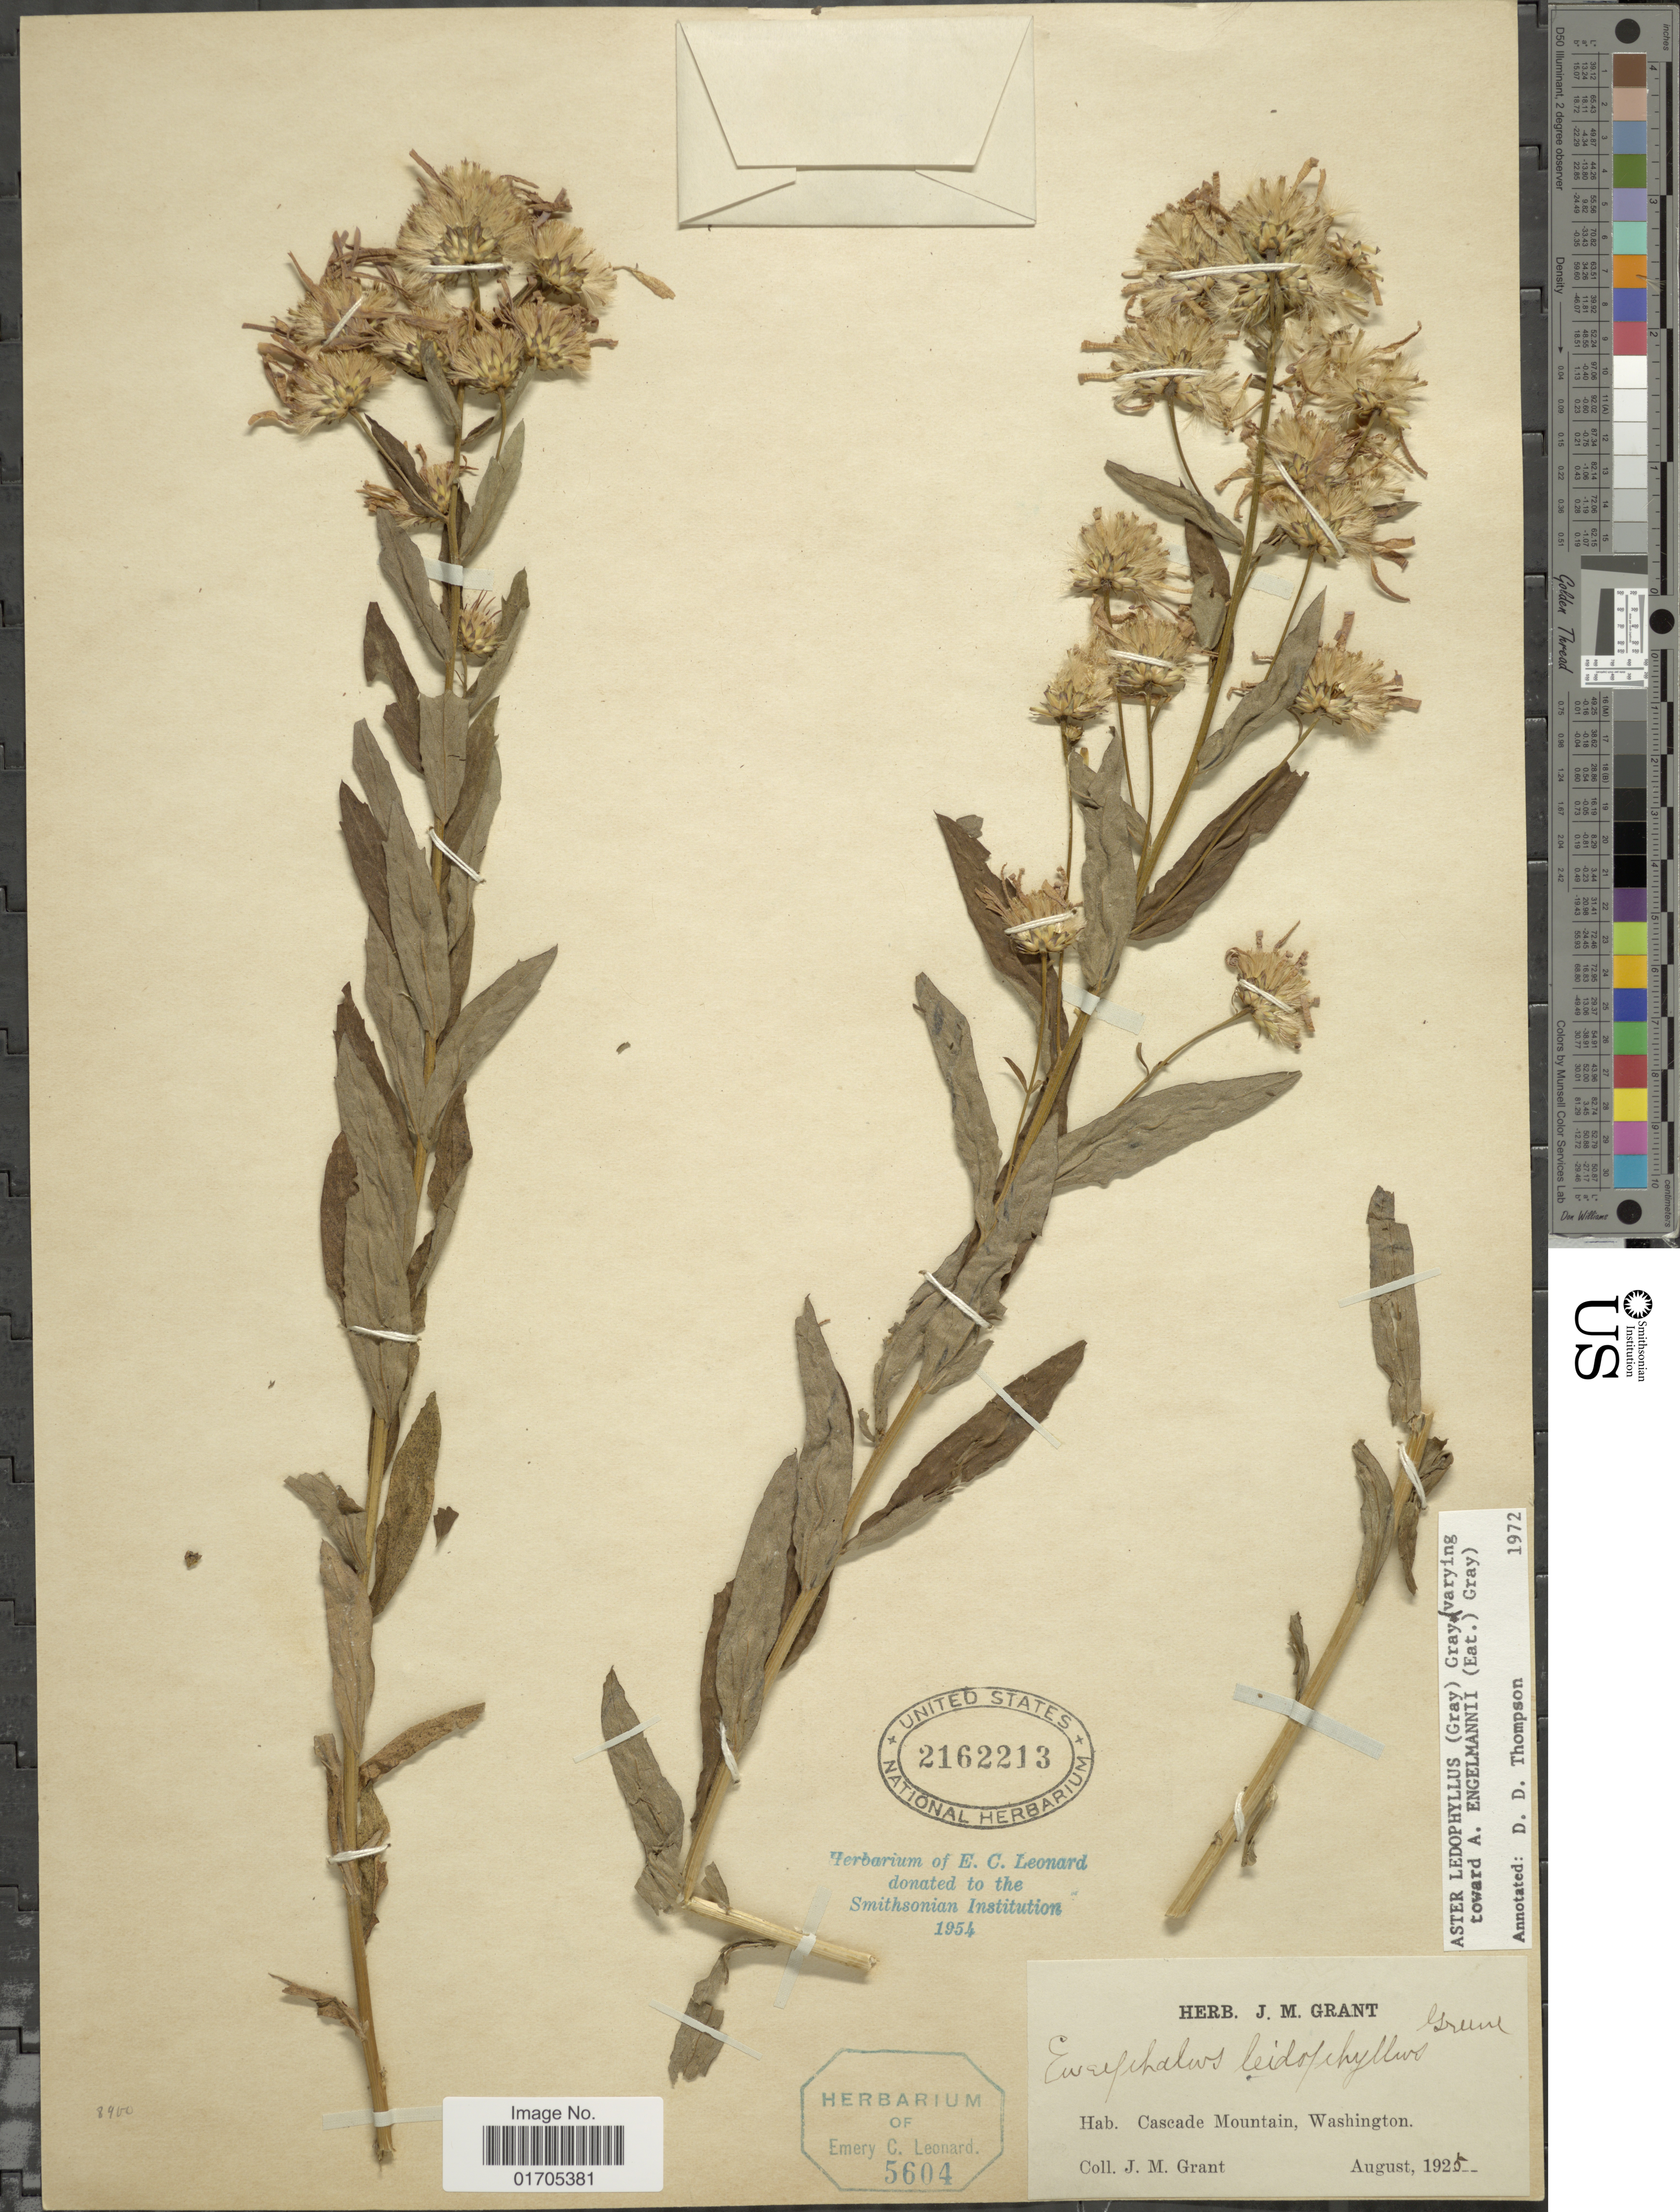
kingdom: Plantae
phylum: Tracheophyta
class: Magnoliopsida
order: Asterales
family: Asteraceae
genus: Eucephalus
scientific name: Eucephalus ledophyllus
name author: (A. Gray) Greene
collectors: J. M. Grant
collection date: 1925-08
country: United States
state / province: Washington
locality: Cascade Mountain, Washington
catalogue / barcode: US 2162213